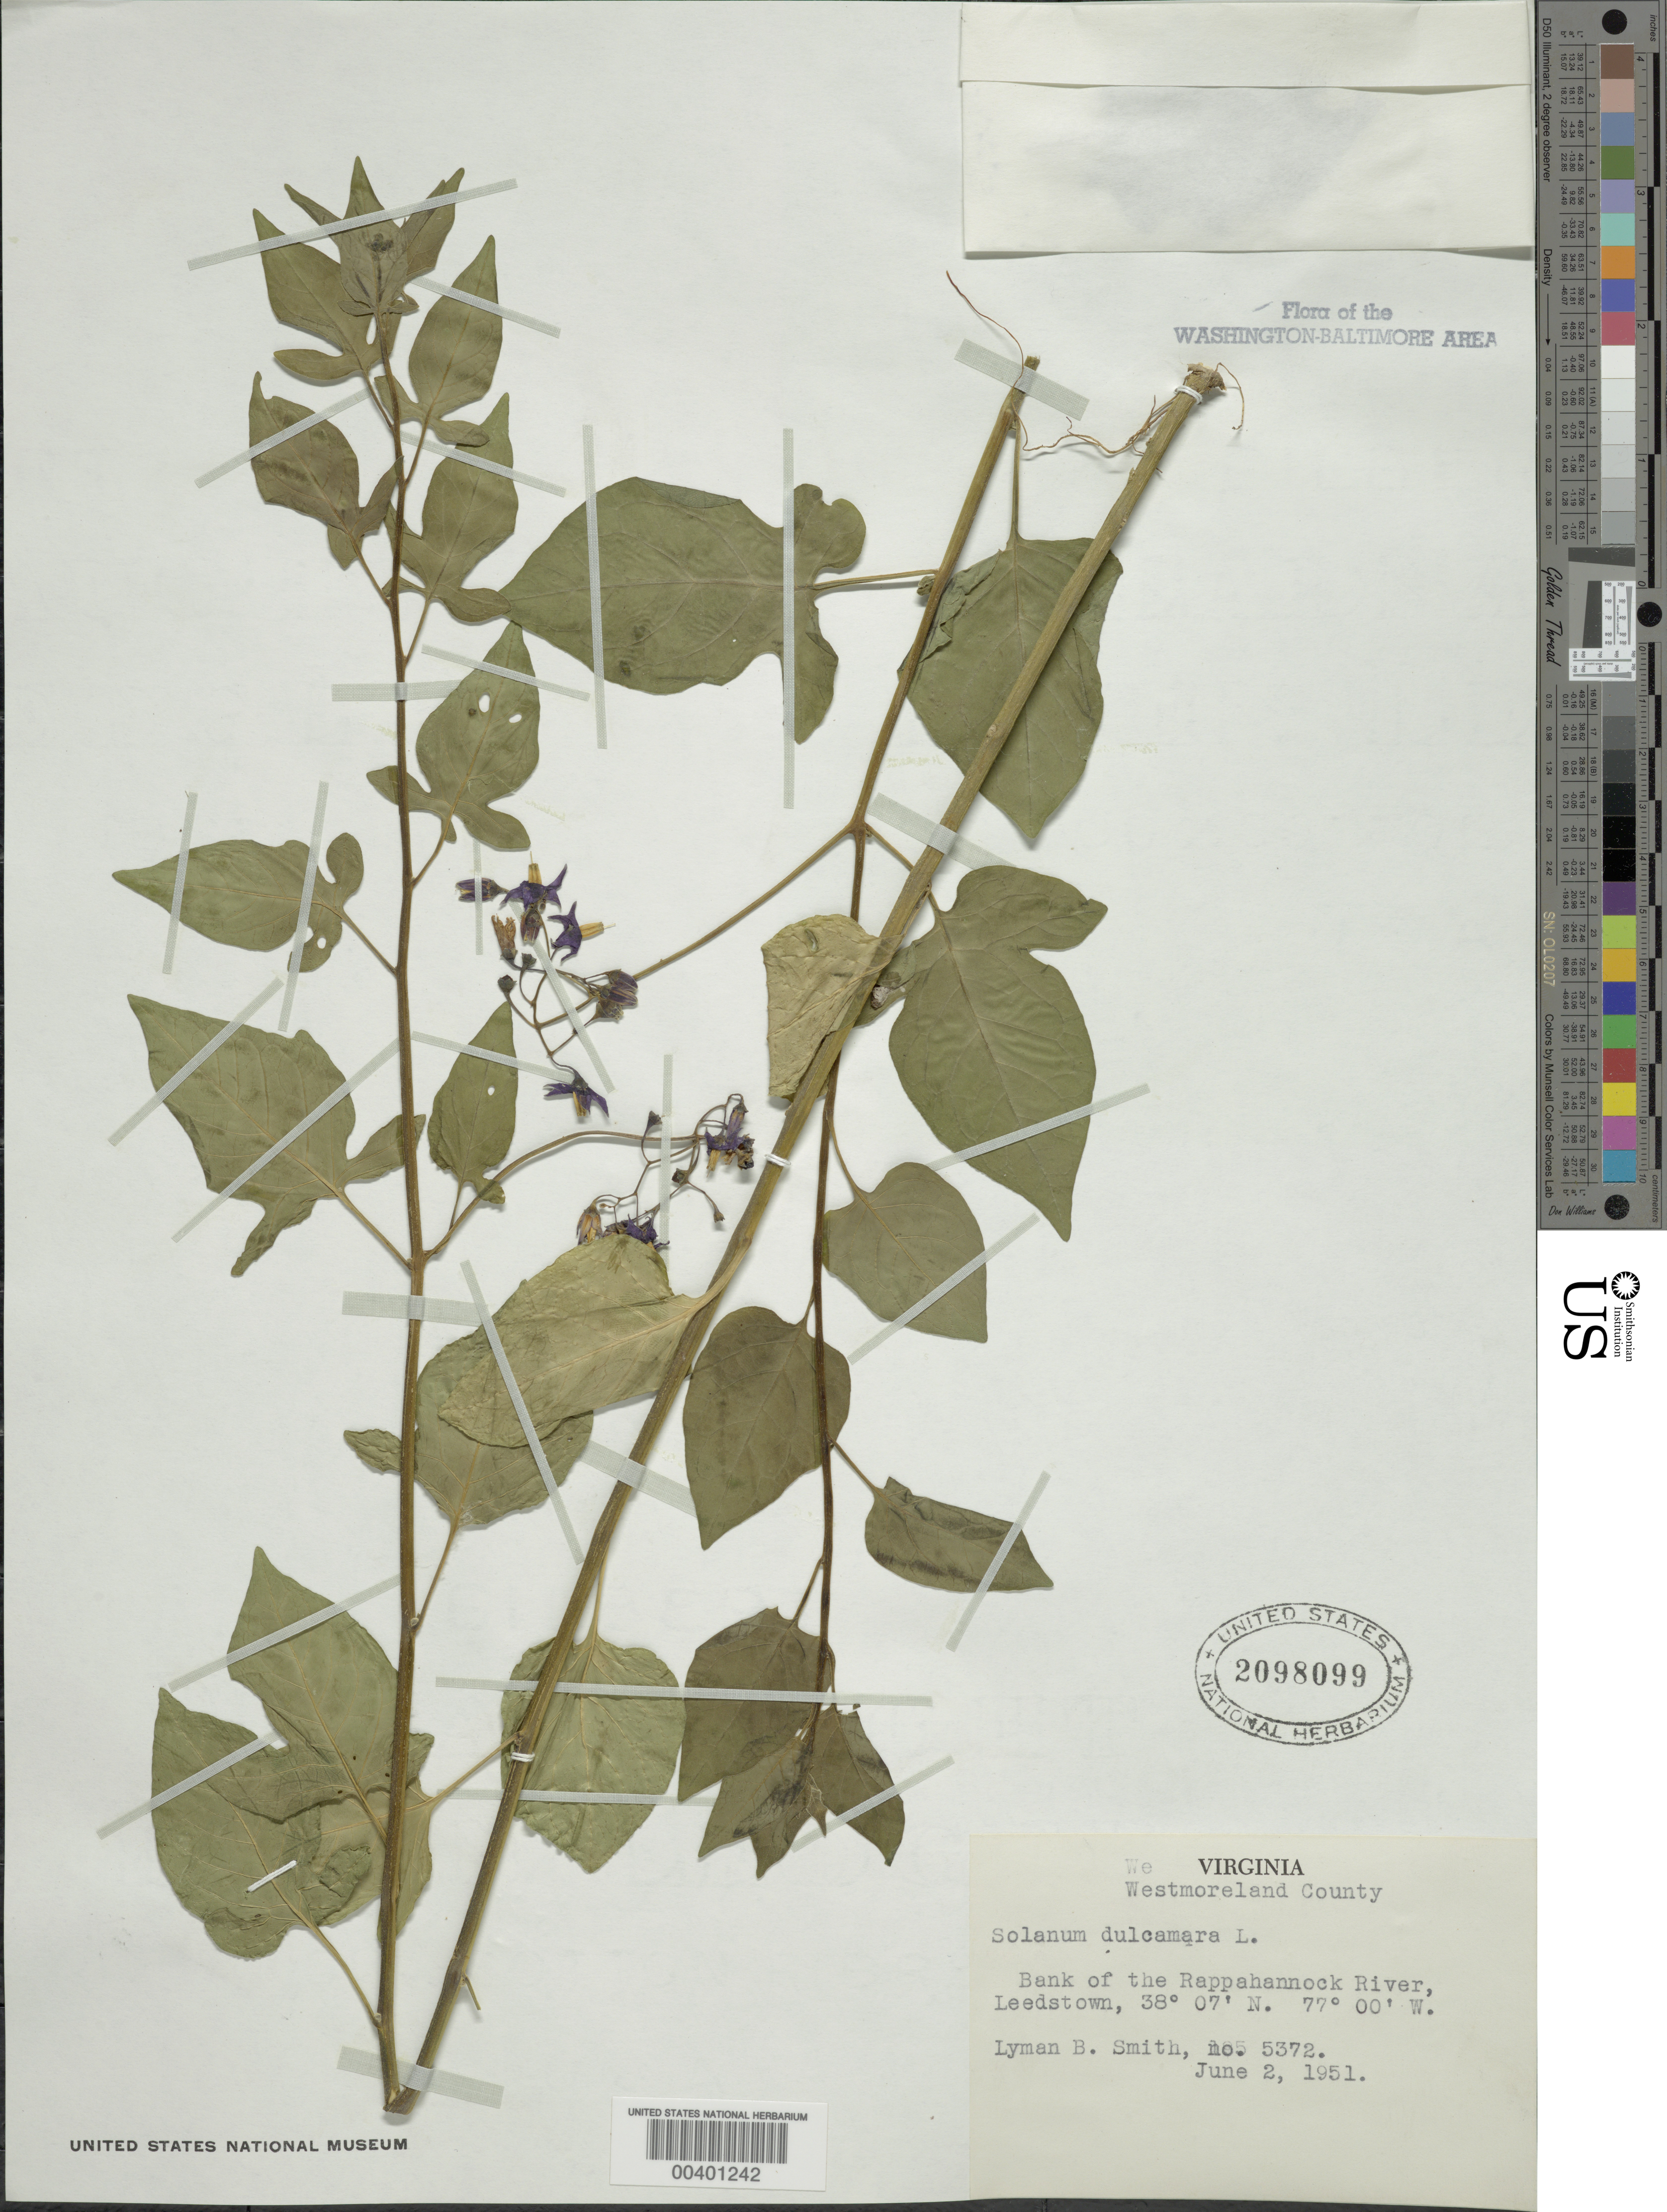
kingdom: Plantae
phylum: Tracheophyta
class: Magnoliopsida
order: Solanales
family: Solanaceae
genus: Solanum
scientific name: Solanum dulcamara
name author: L.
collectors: L. Smith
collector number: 5372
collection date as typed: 02 Jun 1951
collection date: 1951-06-02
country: United States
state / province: Virginia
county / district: Westmoreland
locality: Bank of Rappahannock River, Leedstown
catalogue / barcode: US 2098099